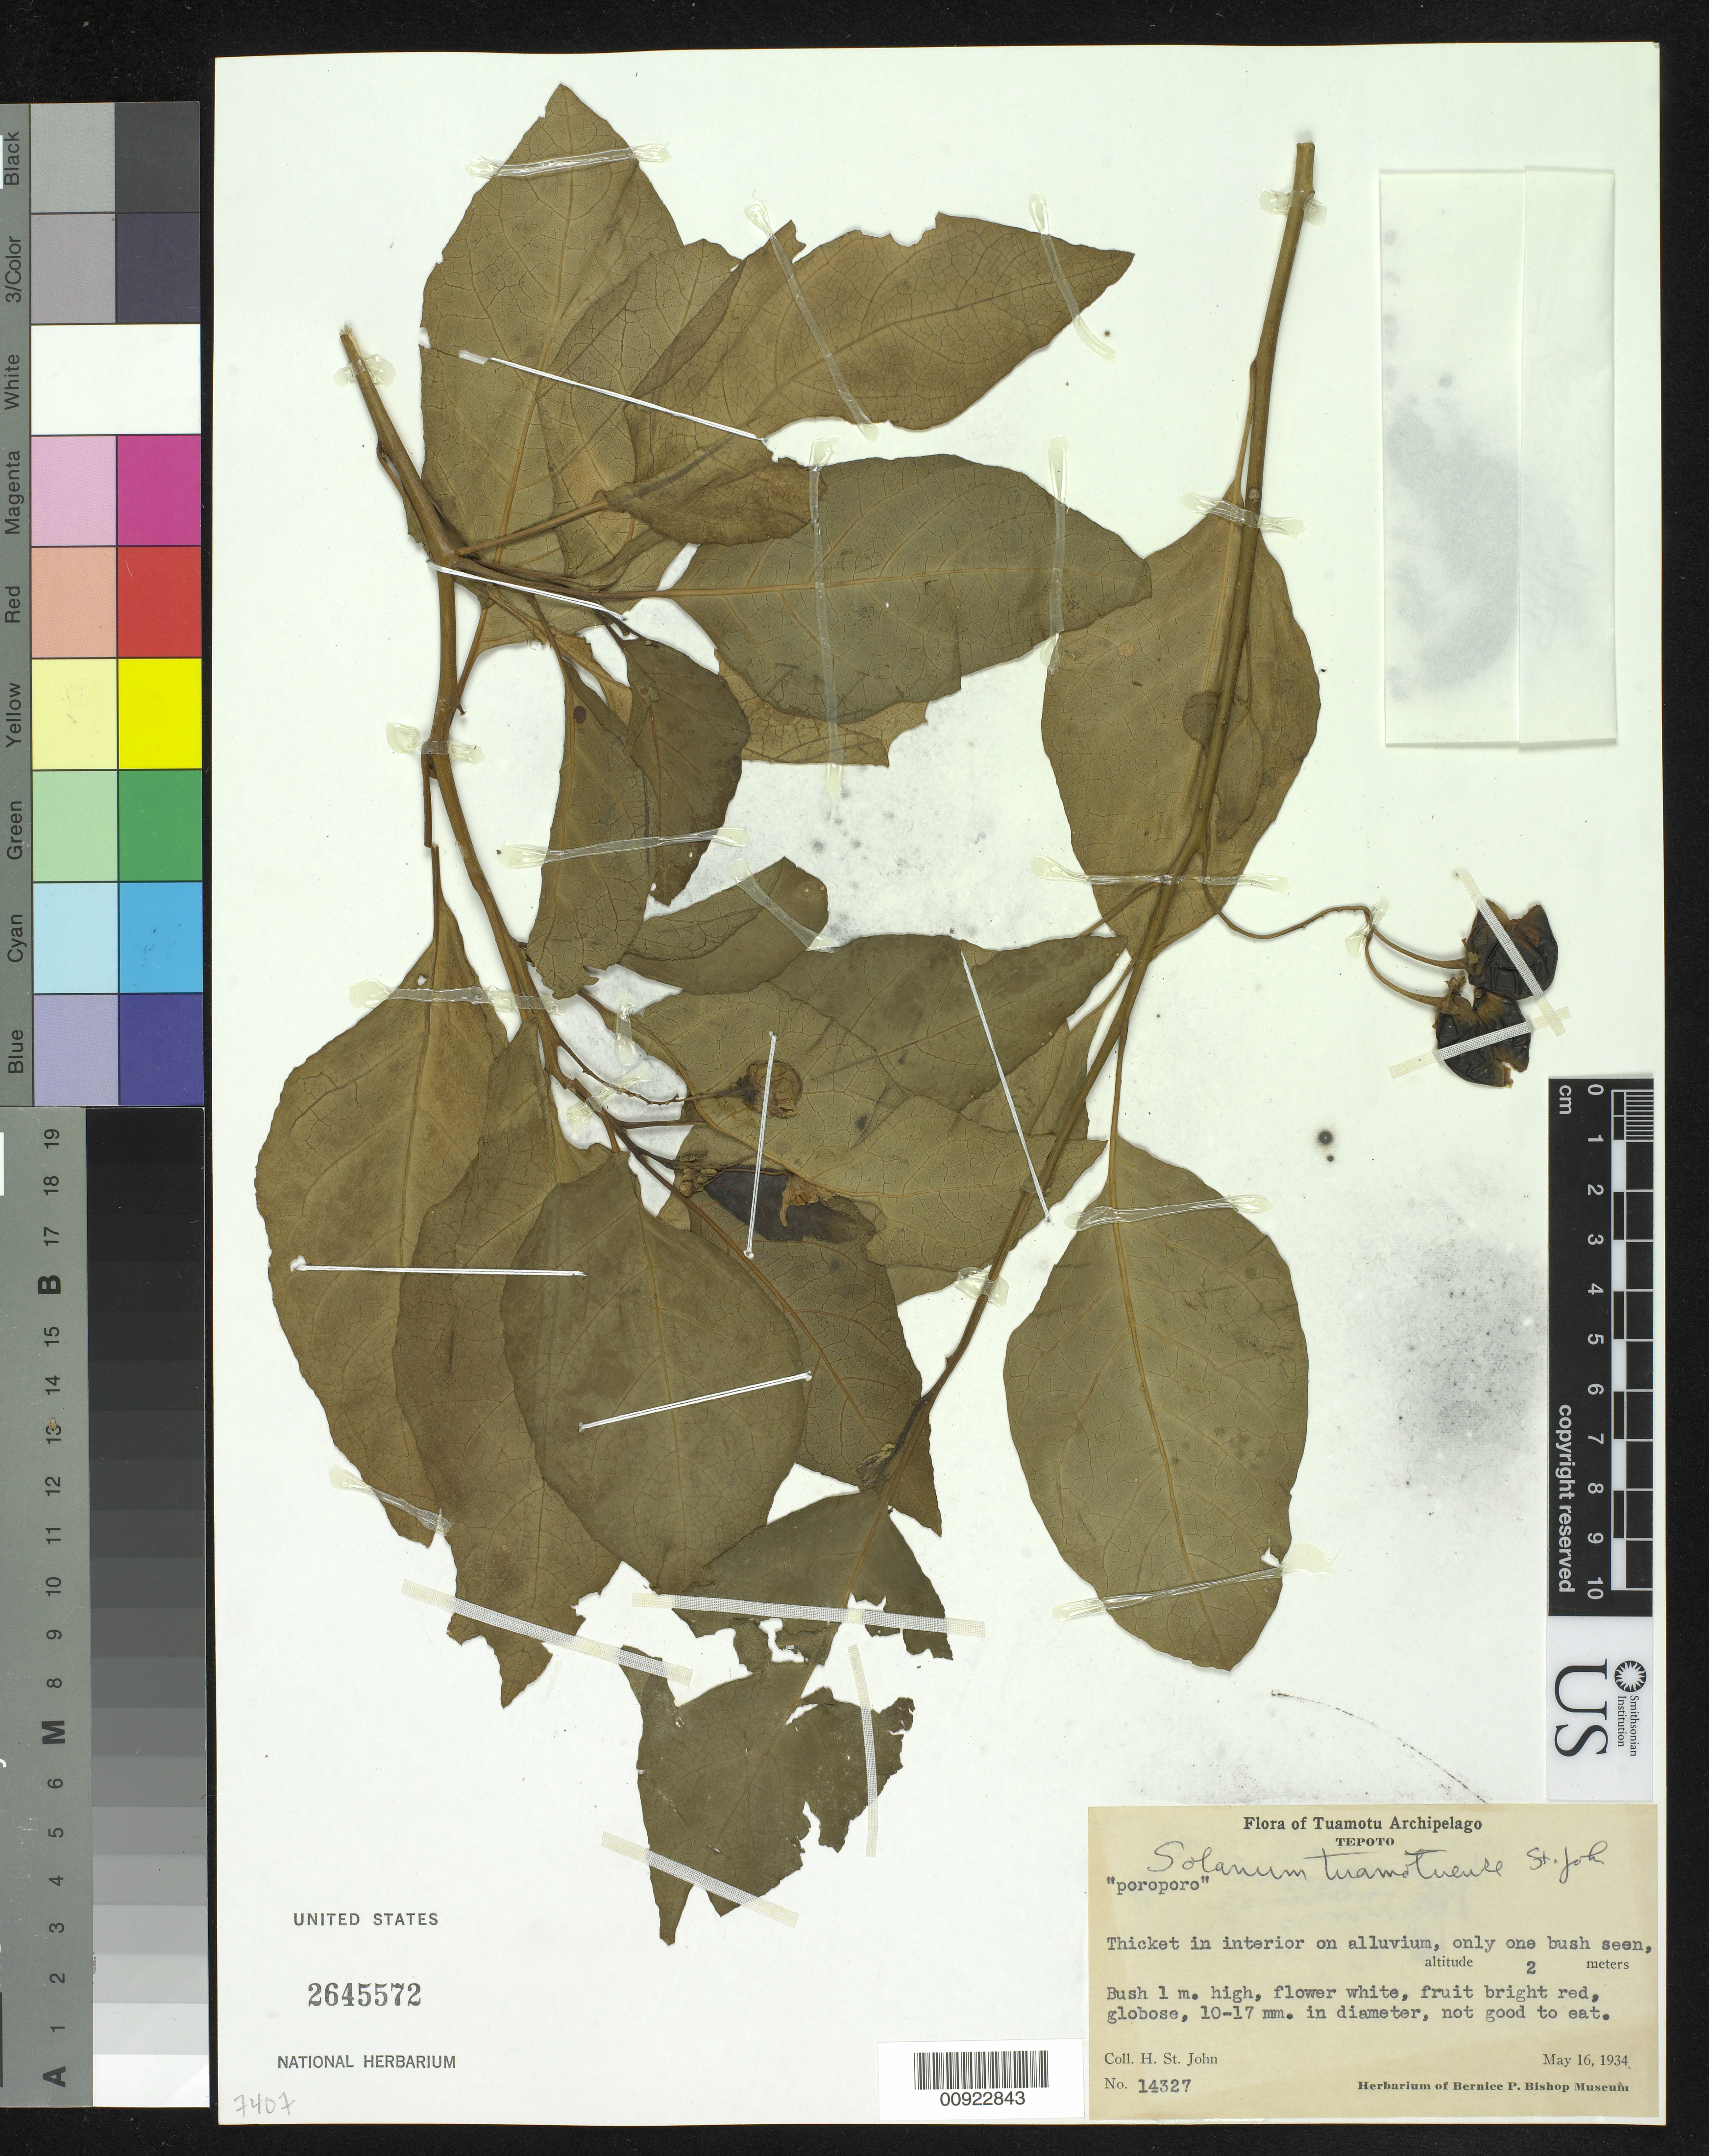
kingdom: Plantae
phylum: Tracheophyta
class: Magnoliopsida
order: Solanales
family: Solanaceae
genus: Solanum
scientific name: Solanum tuamotuense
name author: H. St. John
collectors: H. St. John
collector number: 14327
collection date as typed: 16 May 1934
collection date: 1934-05-16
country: French Polynesia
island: Tepoto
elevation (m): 2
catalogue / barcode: US 2645572